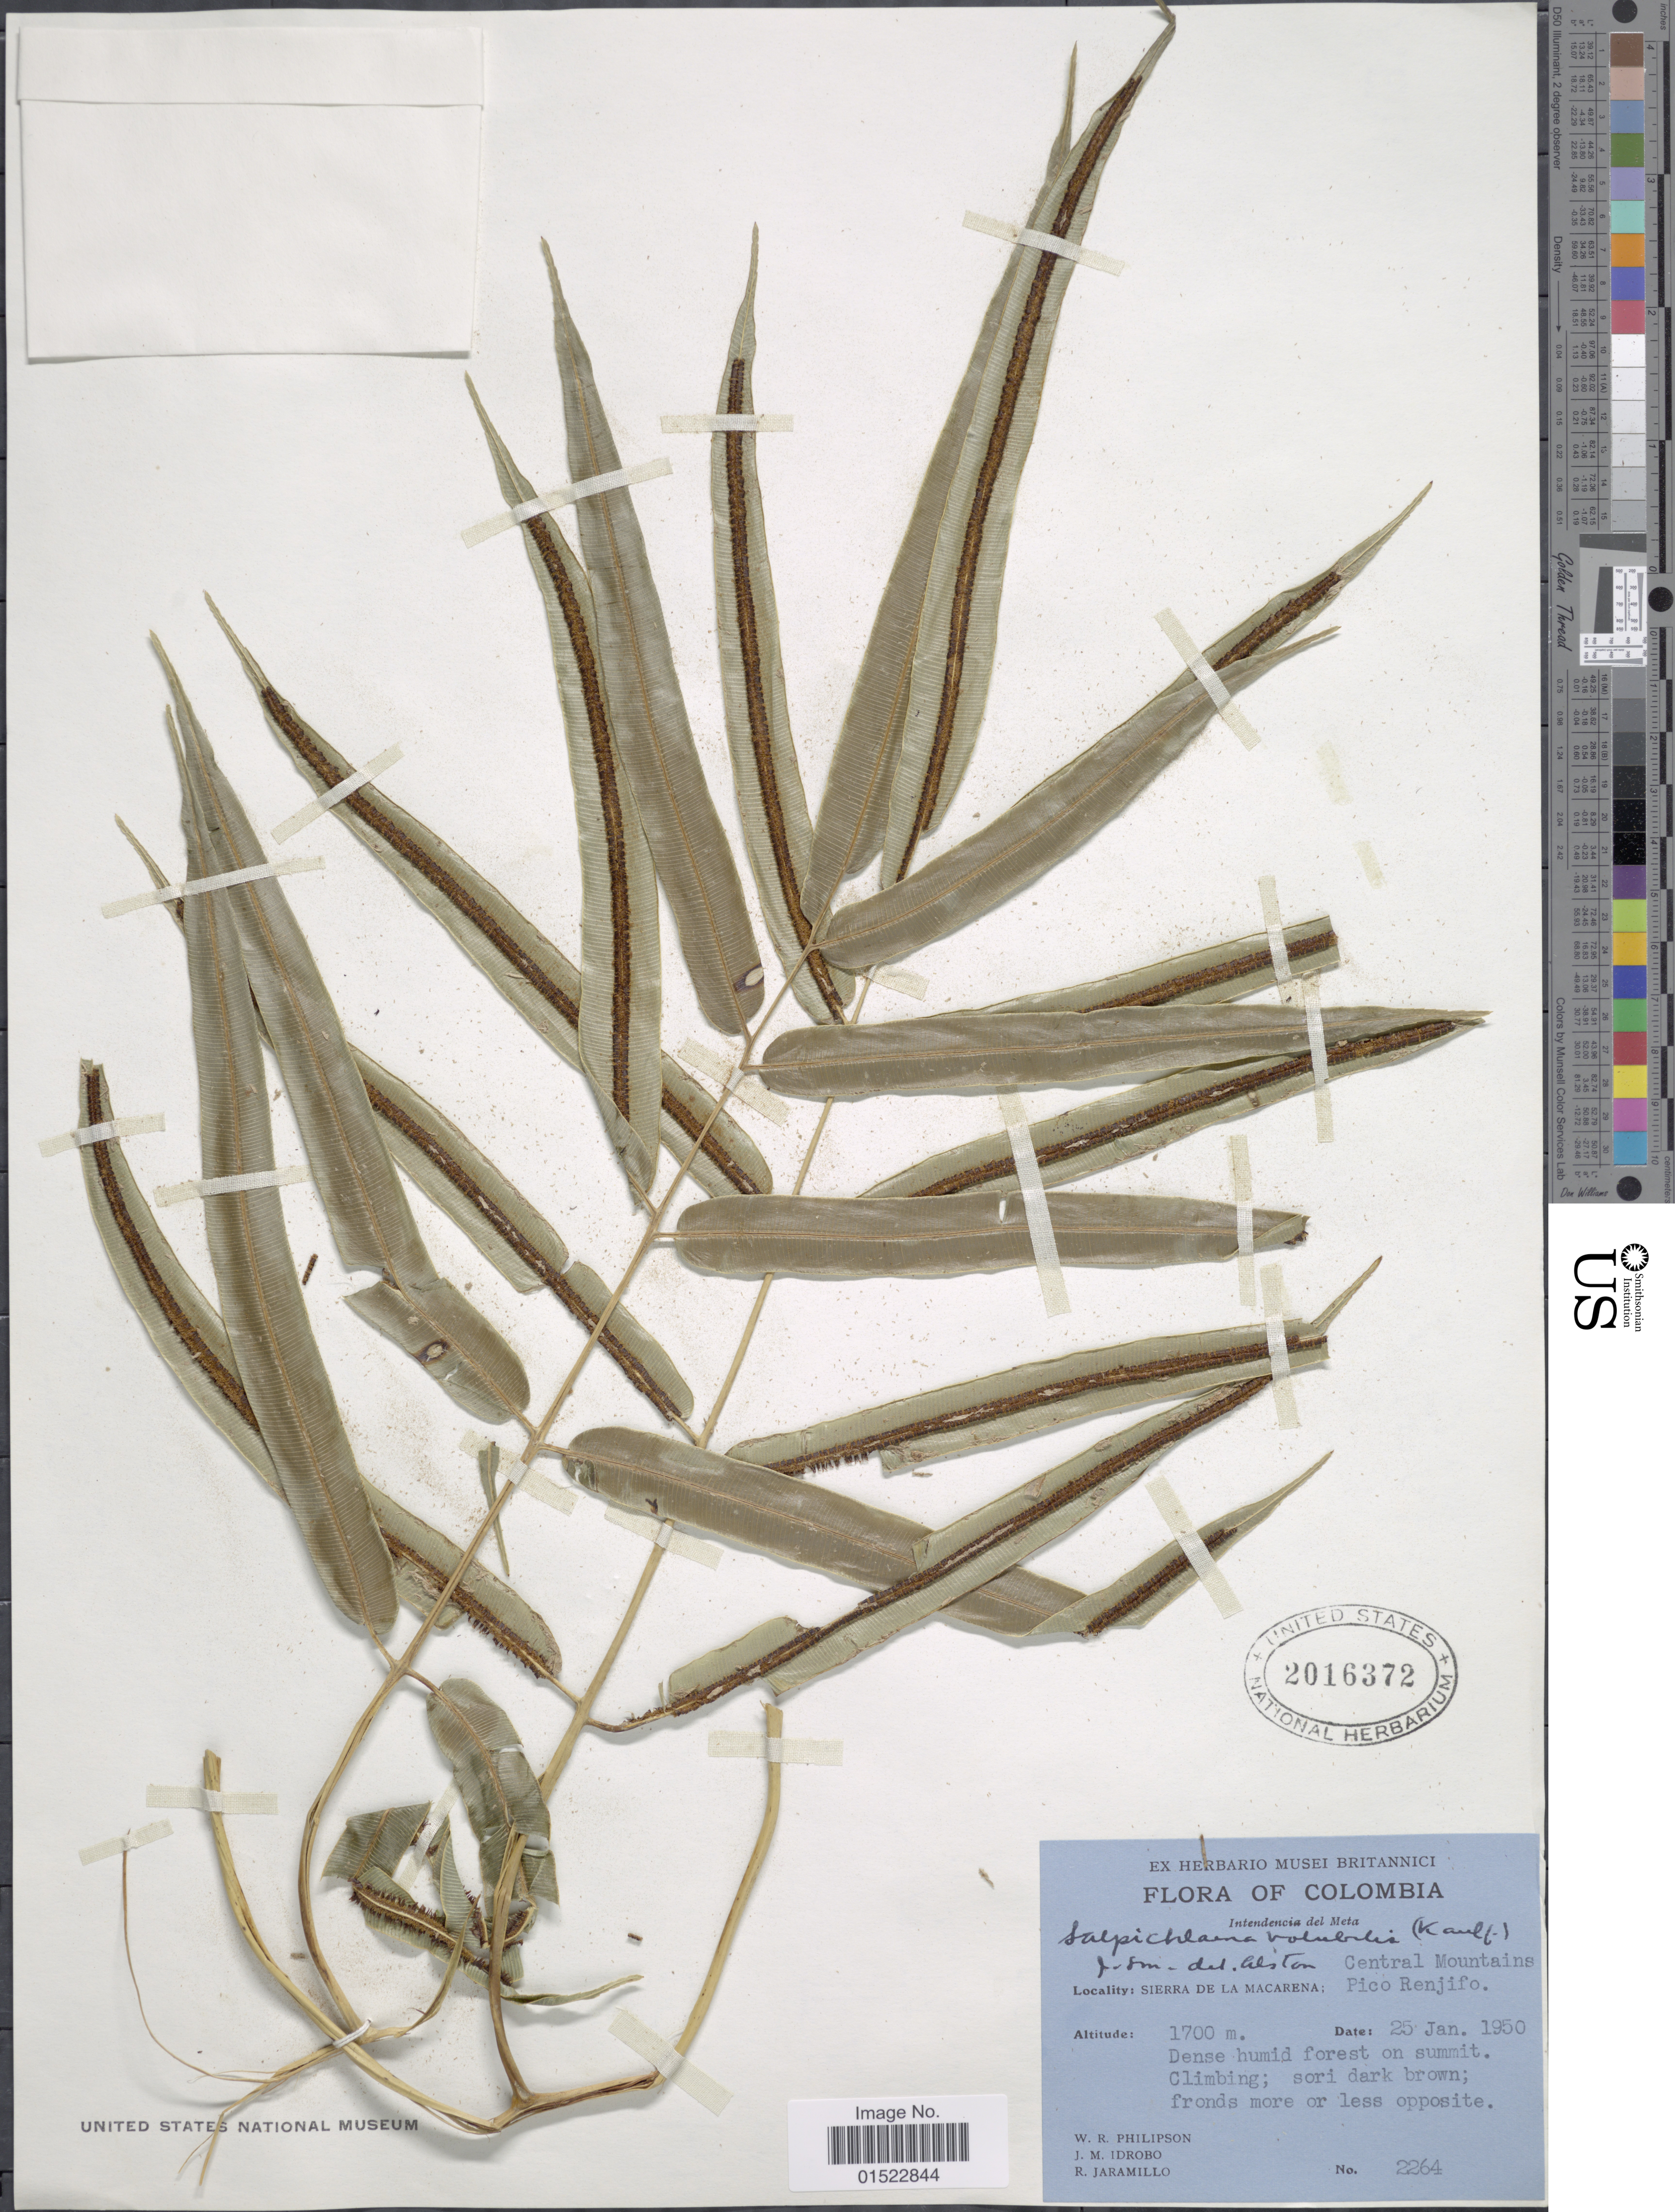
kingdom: Plantae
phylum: Tracheophyta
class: Polypodiopsida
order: Polypodiales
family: Blechnaceae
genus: Salpichlaena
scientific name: Salpichlaena volubilis subsp. volubilis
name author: (Kaulf.) J. Sm.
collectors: W. R. Philipson, J. M. Idrobo & R. Jaramillo M.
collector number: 2264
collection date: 1950-01-25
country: Colombia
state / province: Meta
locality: Sierra de la Macarena, Pico Renjifo, Central Mountains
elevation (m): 1700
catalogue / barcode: US 2016372